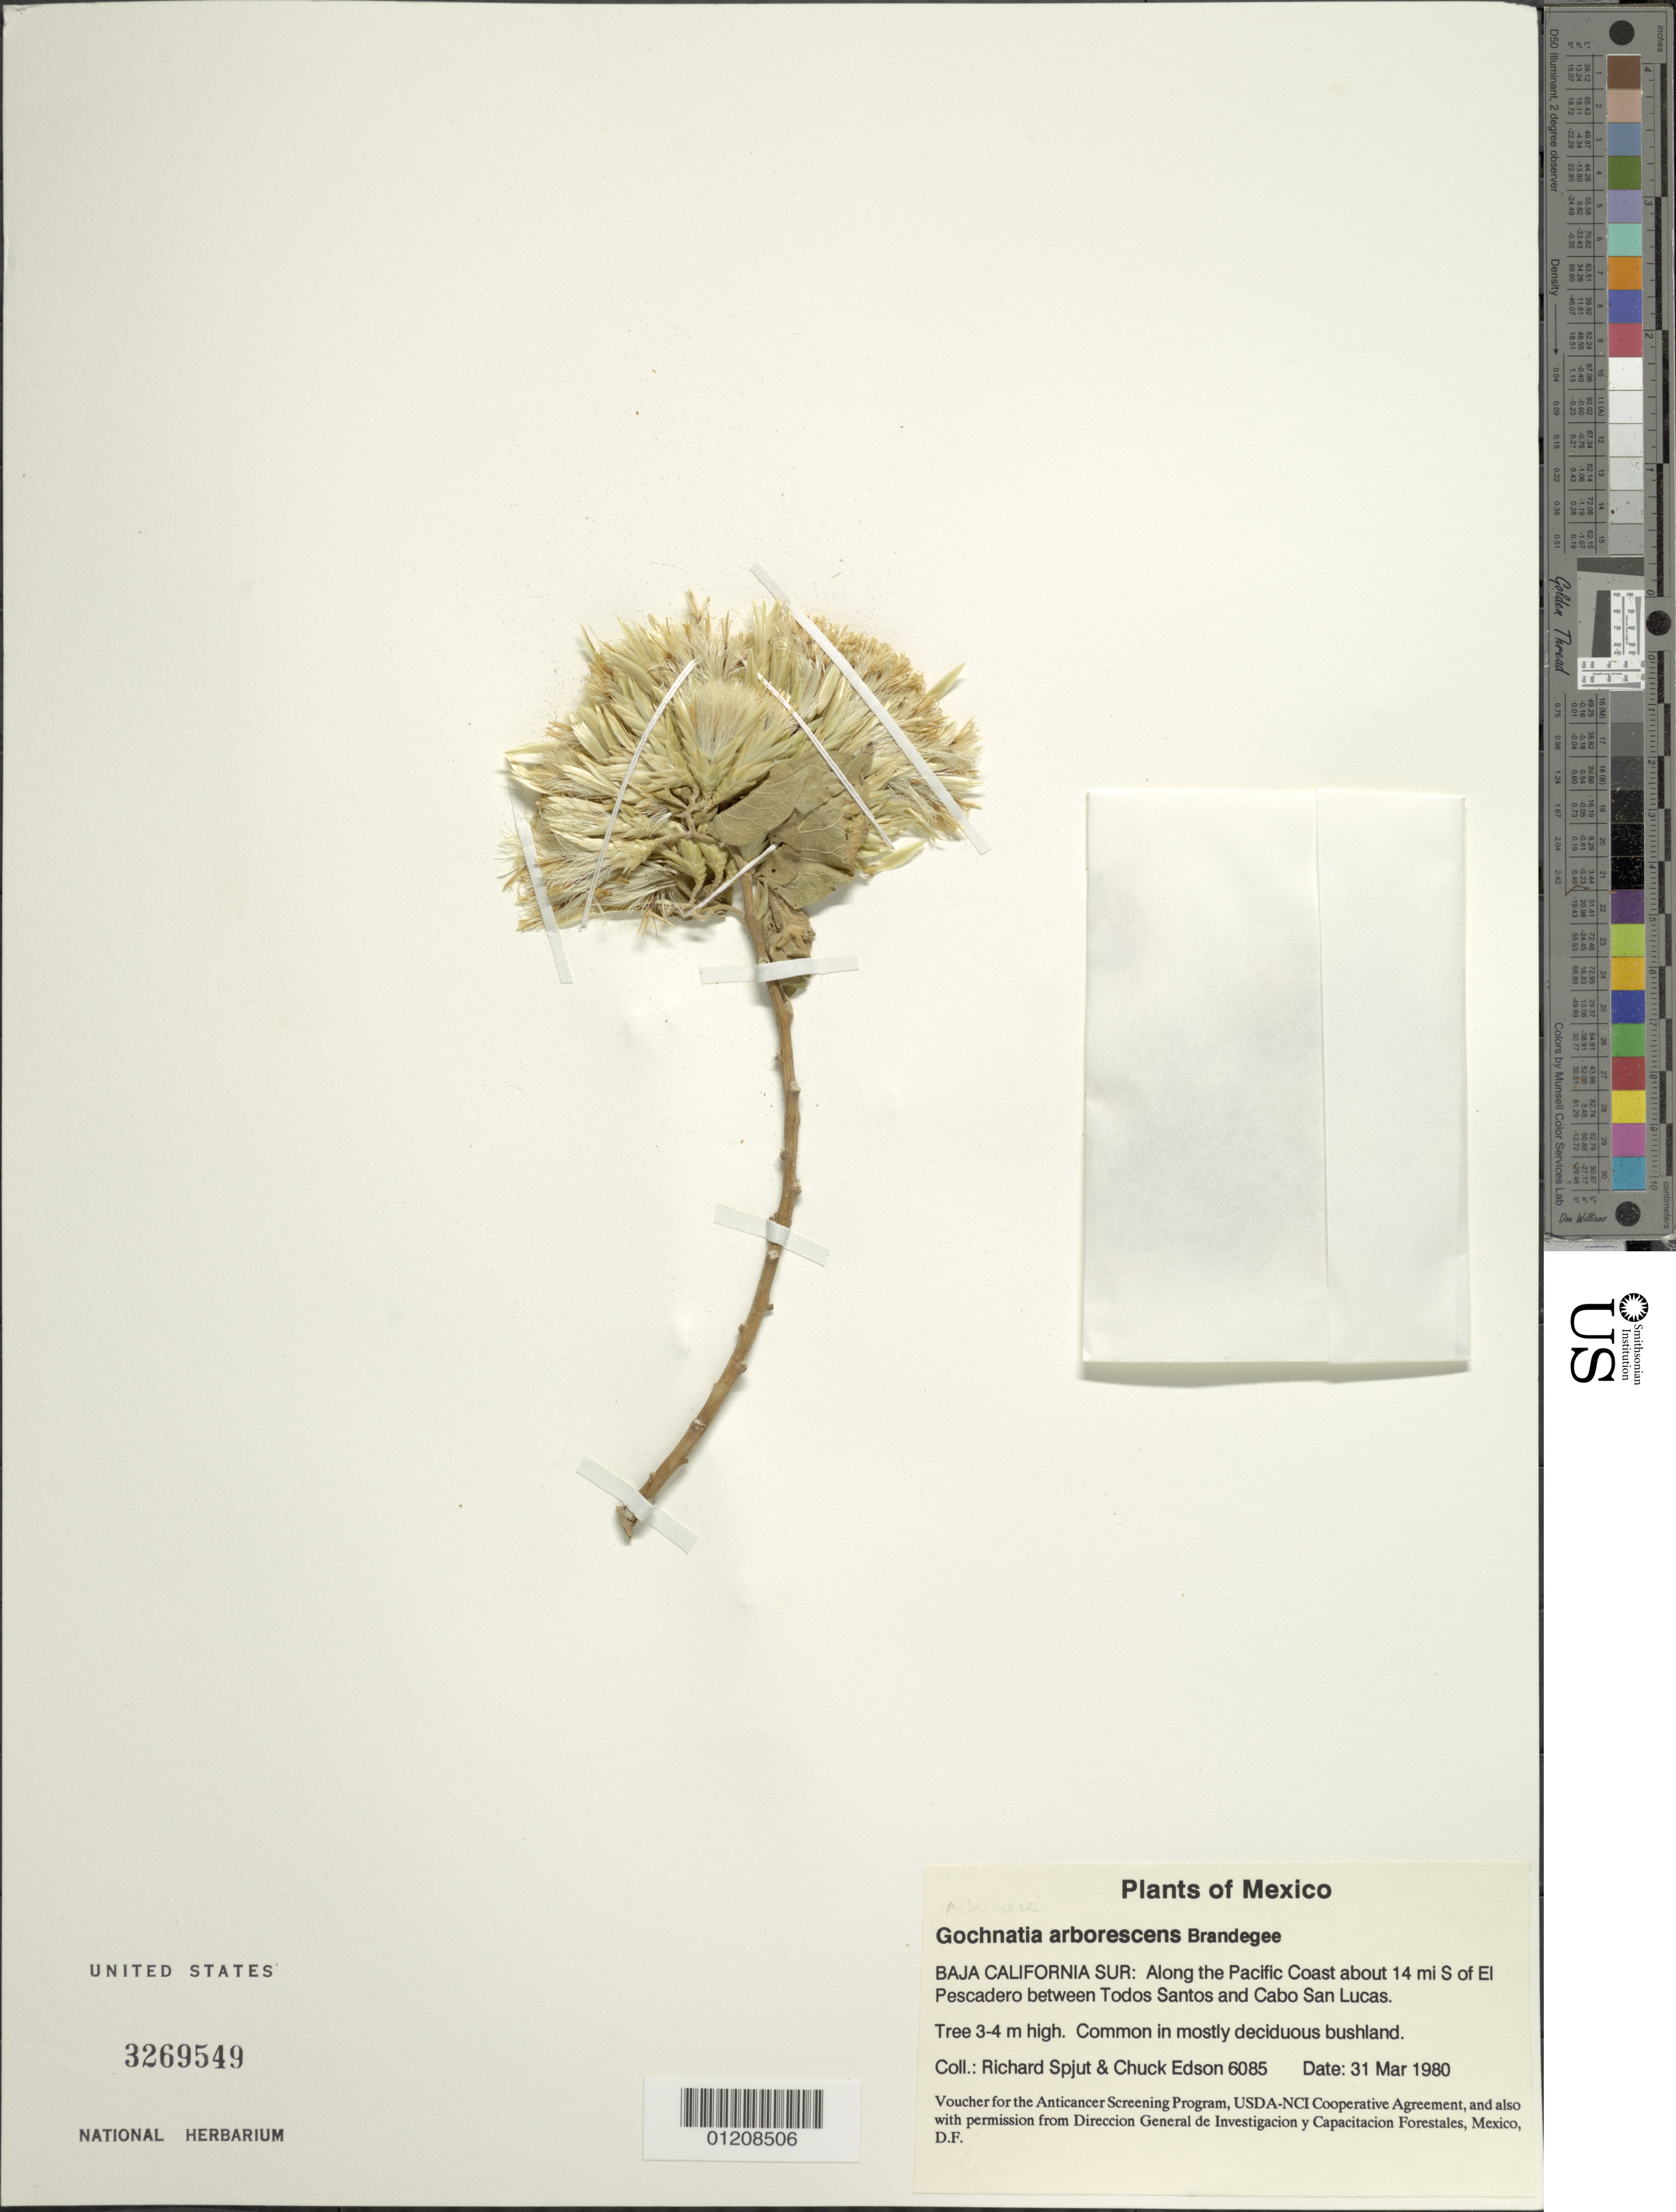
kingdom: Plantae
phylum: Tracheophyta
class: Magnoliopsida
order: Asterales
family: Asteraceae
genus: Gochnatia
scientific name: Gochnatia arborescens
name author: Brandegee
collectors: R. Spjut & C. Edson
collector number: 6085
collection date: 1980-03-31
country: Mexico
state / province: Baja California Sur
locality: Baja California sur; Along the Pacific Coast about 14 mi S of El Pescadero between Todos Santos and Cabo San Lucas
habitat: Common in mostly deciduous bushland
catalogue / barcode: US 3269549